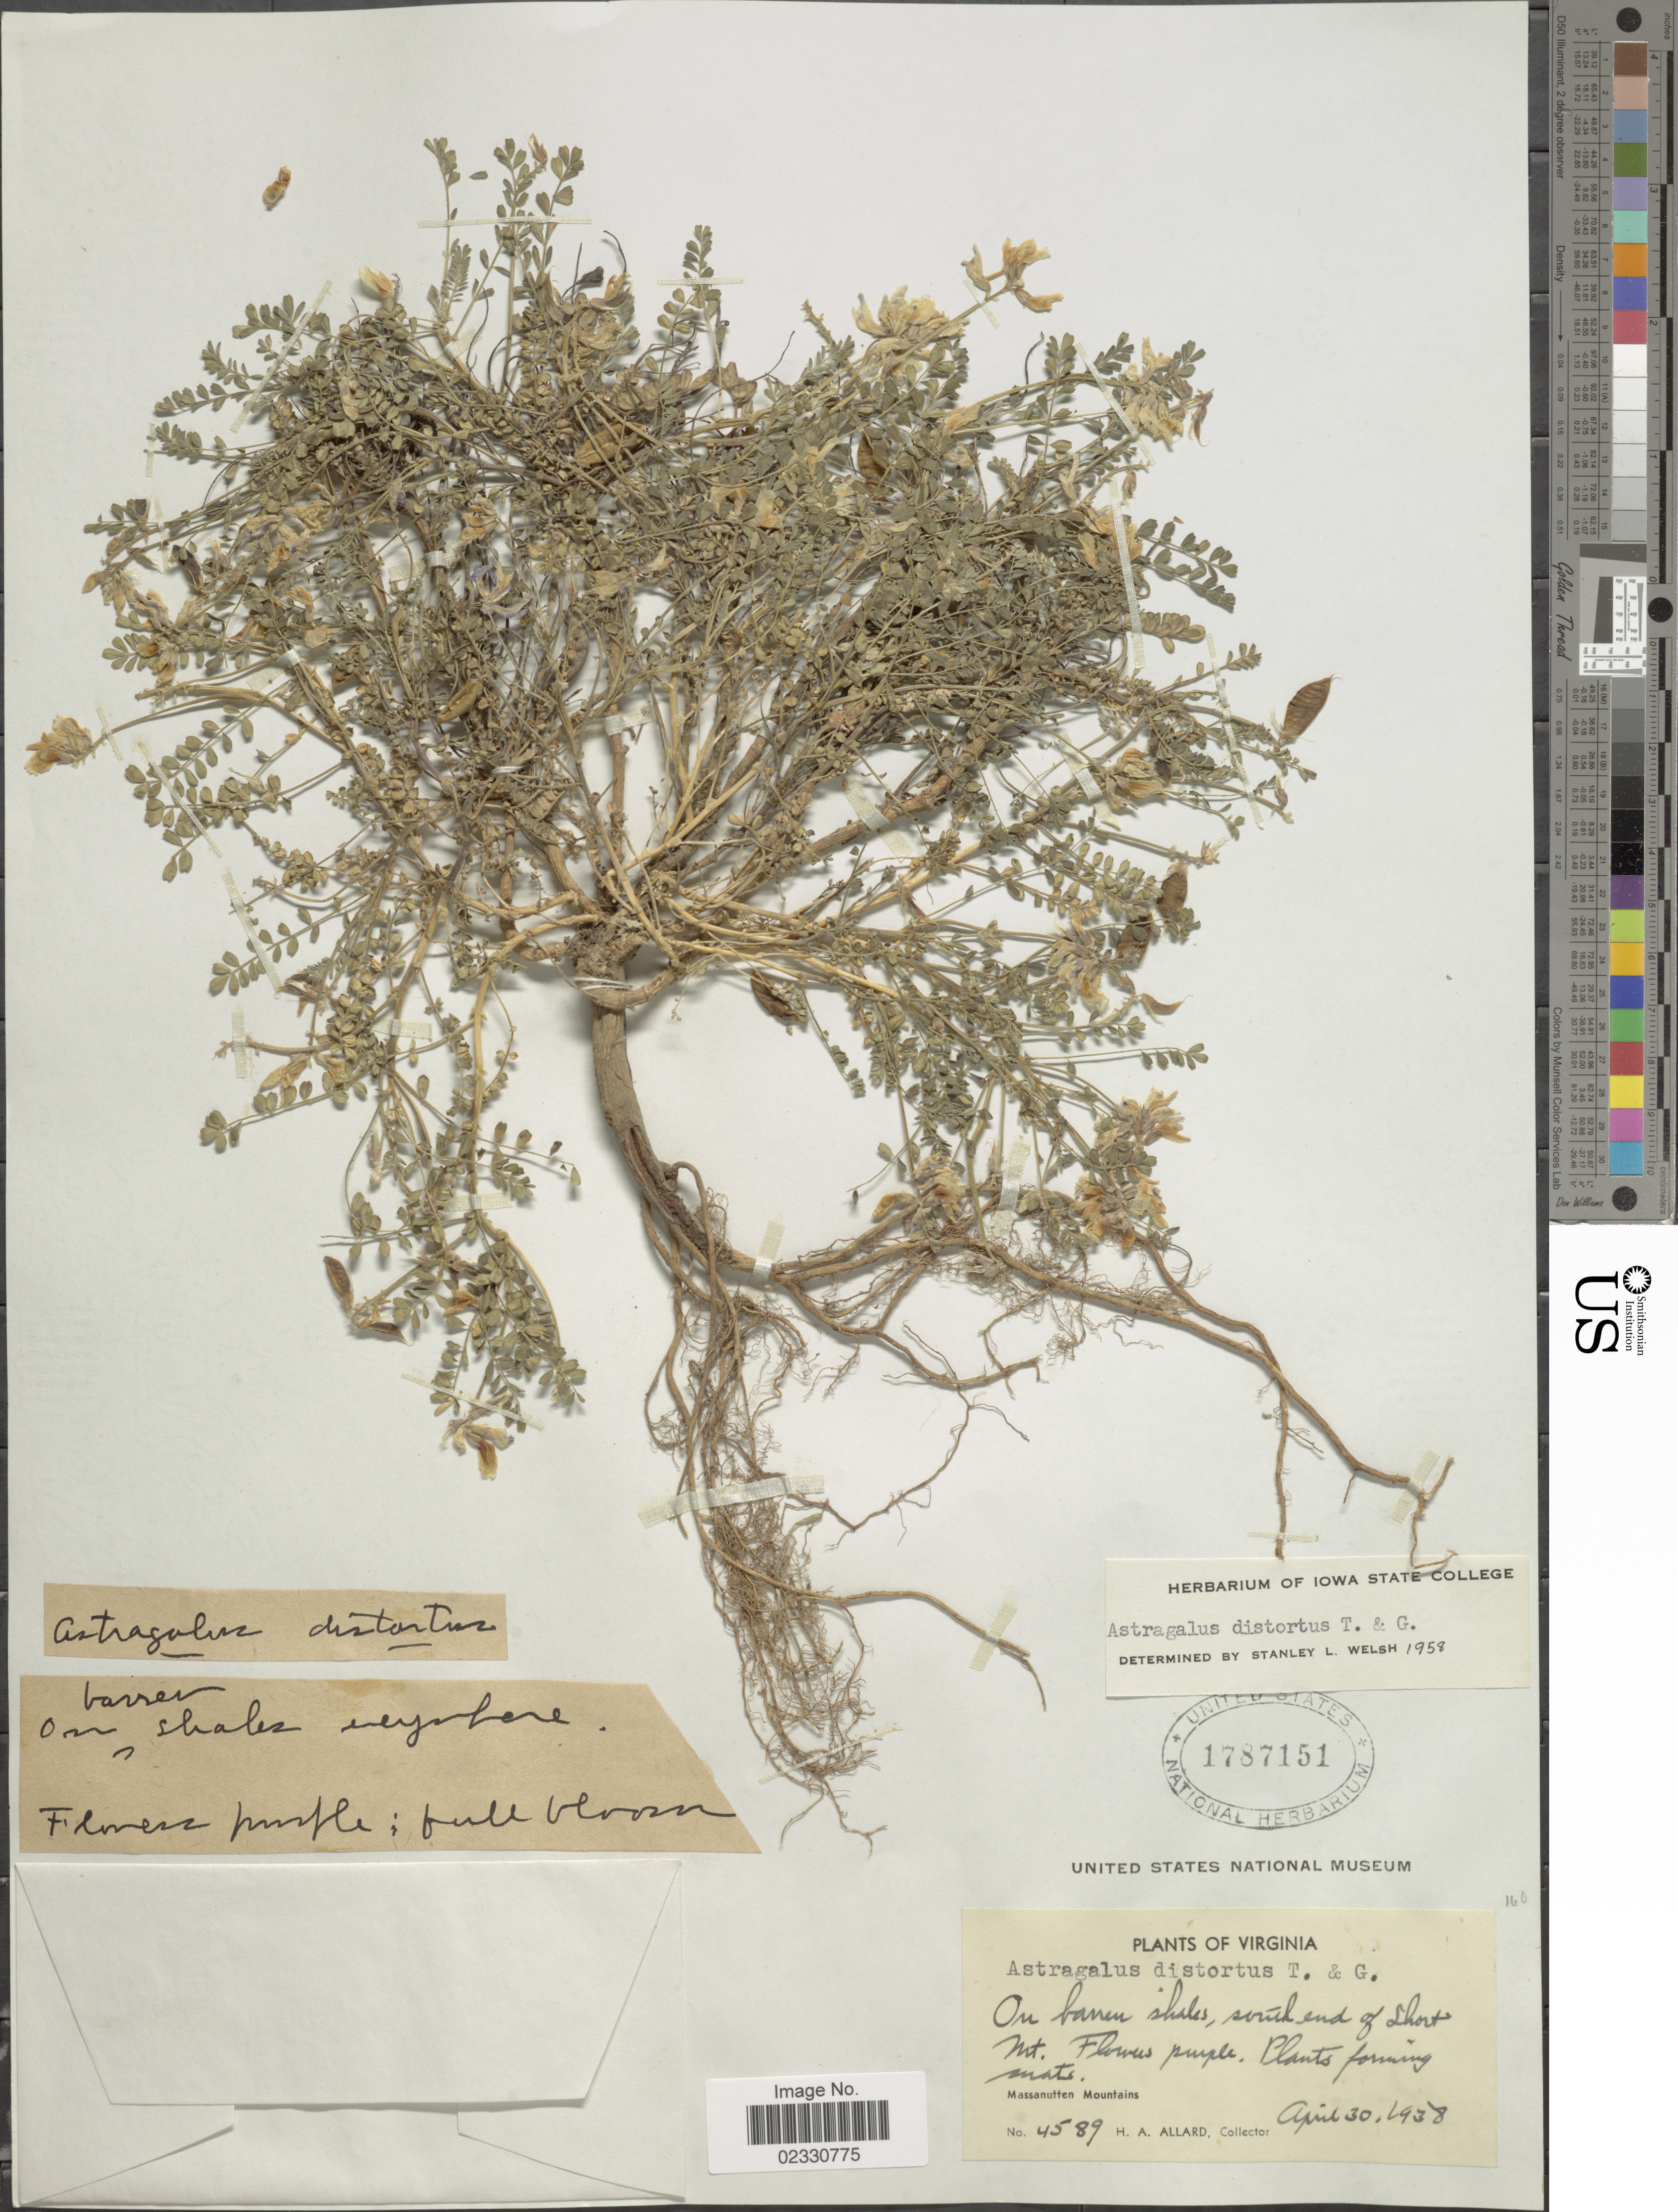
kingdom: Plantae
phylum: Tracheophyta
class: Magnoliopsida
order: Fabales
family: Fabaceae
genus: Astragalus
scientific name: Astragalus distortus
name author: Torr. & A. Gray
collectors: H. A. Allard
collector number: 4589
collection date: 1938-04-30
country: United States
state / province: Virginia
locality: On barren shales, south end of Short Mt., Massanutten Mountains.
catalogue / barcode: US 1787151